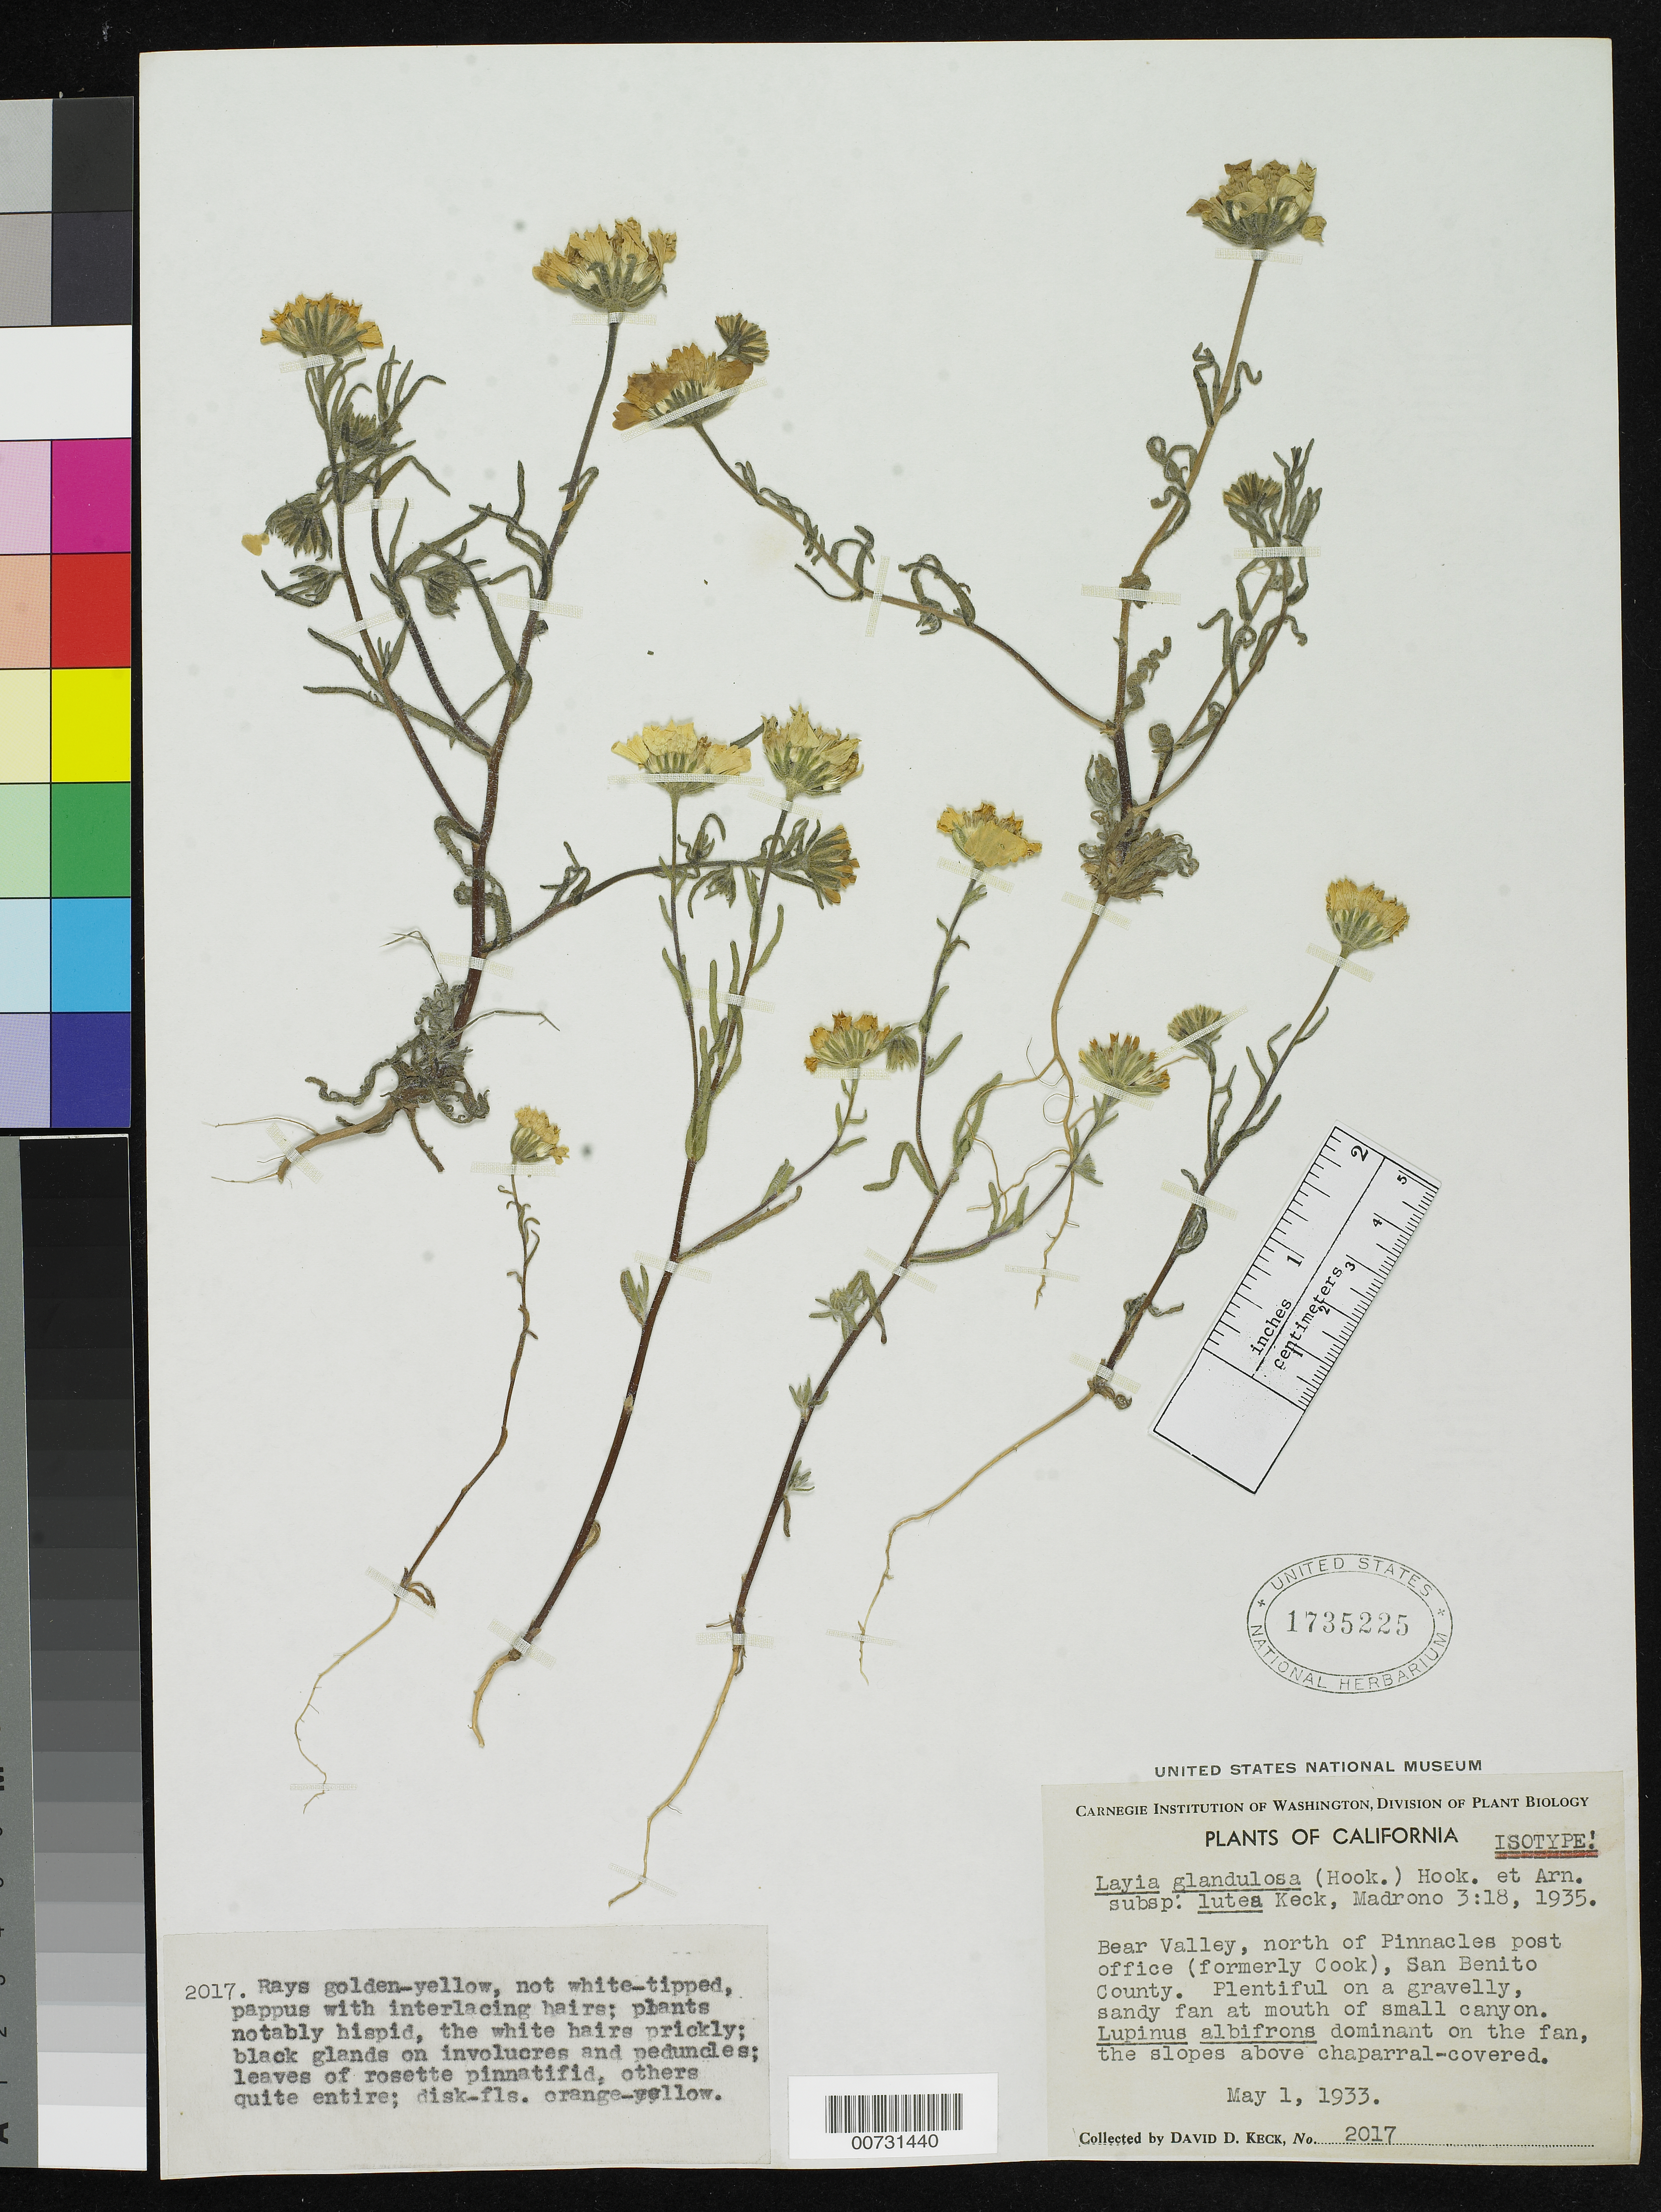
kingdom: Plantae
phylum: Tracheophyta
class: Magnoliopsida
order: Asterales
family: Asteraceae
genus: Layia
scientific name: Layia glandulosa subsp. lutea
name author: D.D. Keck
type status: Isotype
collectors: D. D. Keck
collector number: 2017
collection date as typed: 01 May 1933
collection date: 1933-05-01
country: United States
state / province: California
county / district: San Benito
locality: Bear Valley, north of Pinnacles post office (formerly Cook), San Benito County.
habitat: Plentiful on a gravelly, sandy fan at mouth of small canyon. Lupinus albifrons dominant on the fan, the slopes above chaparral-covered.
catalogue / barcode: US 1735225